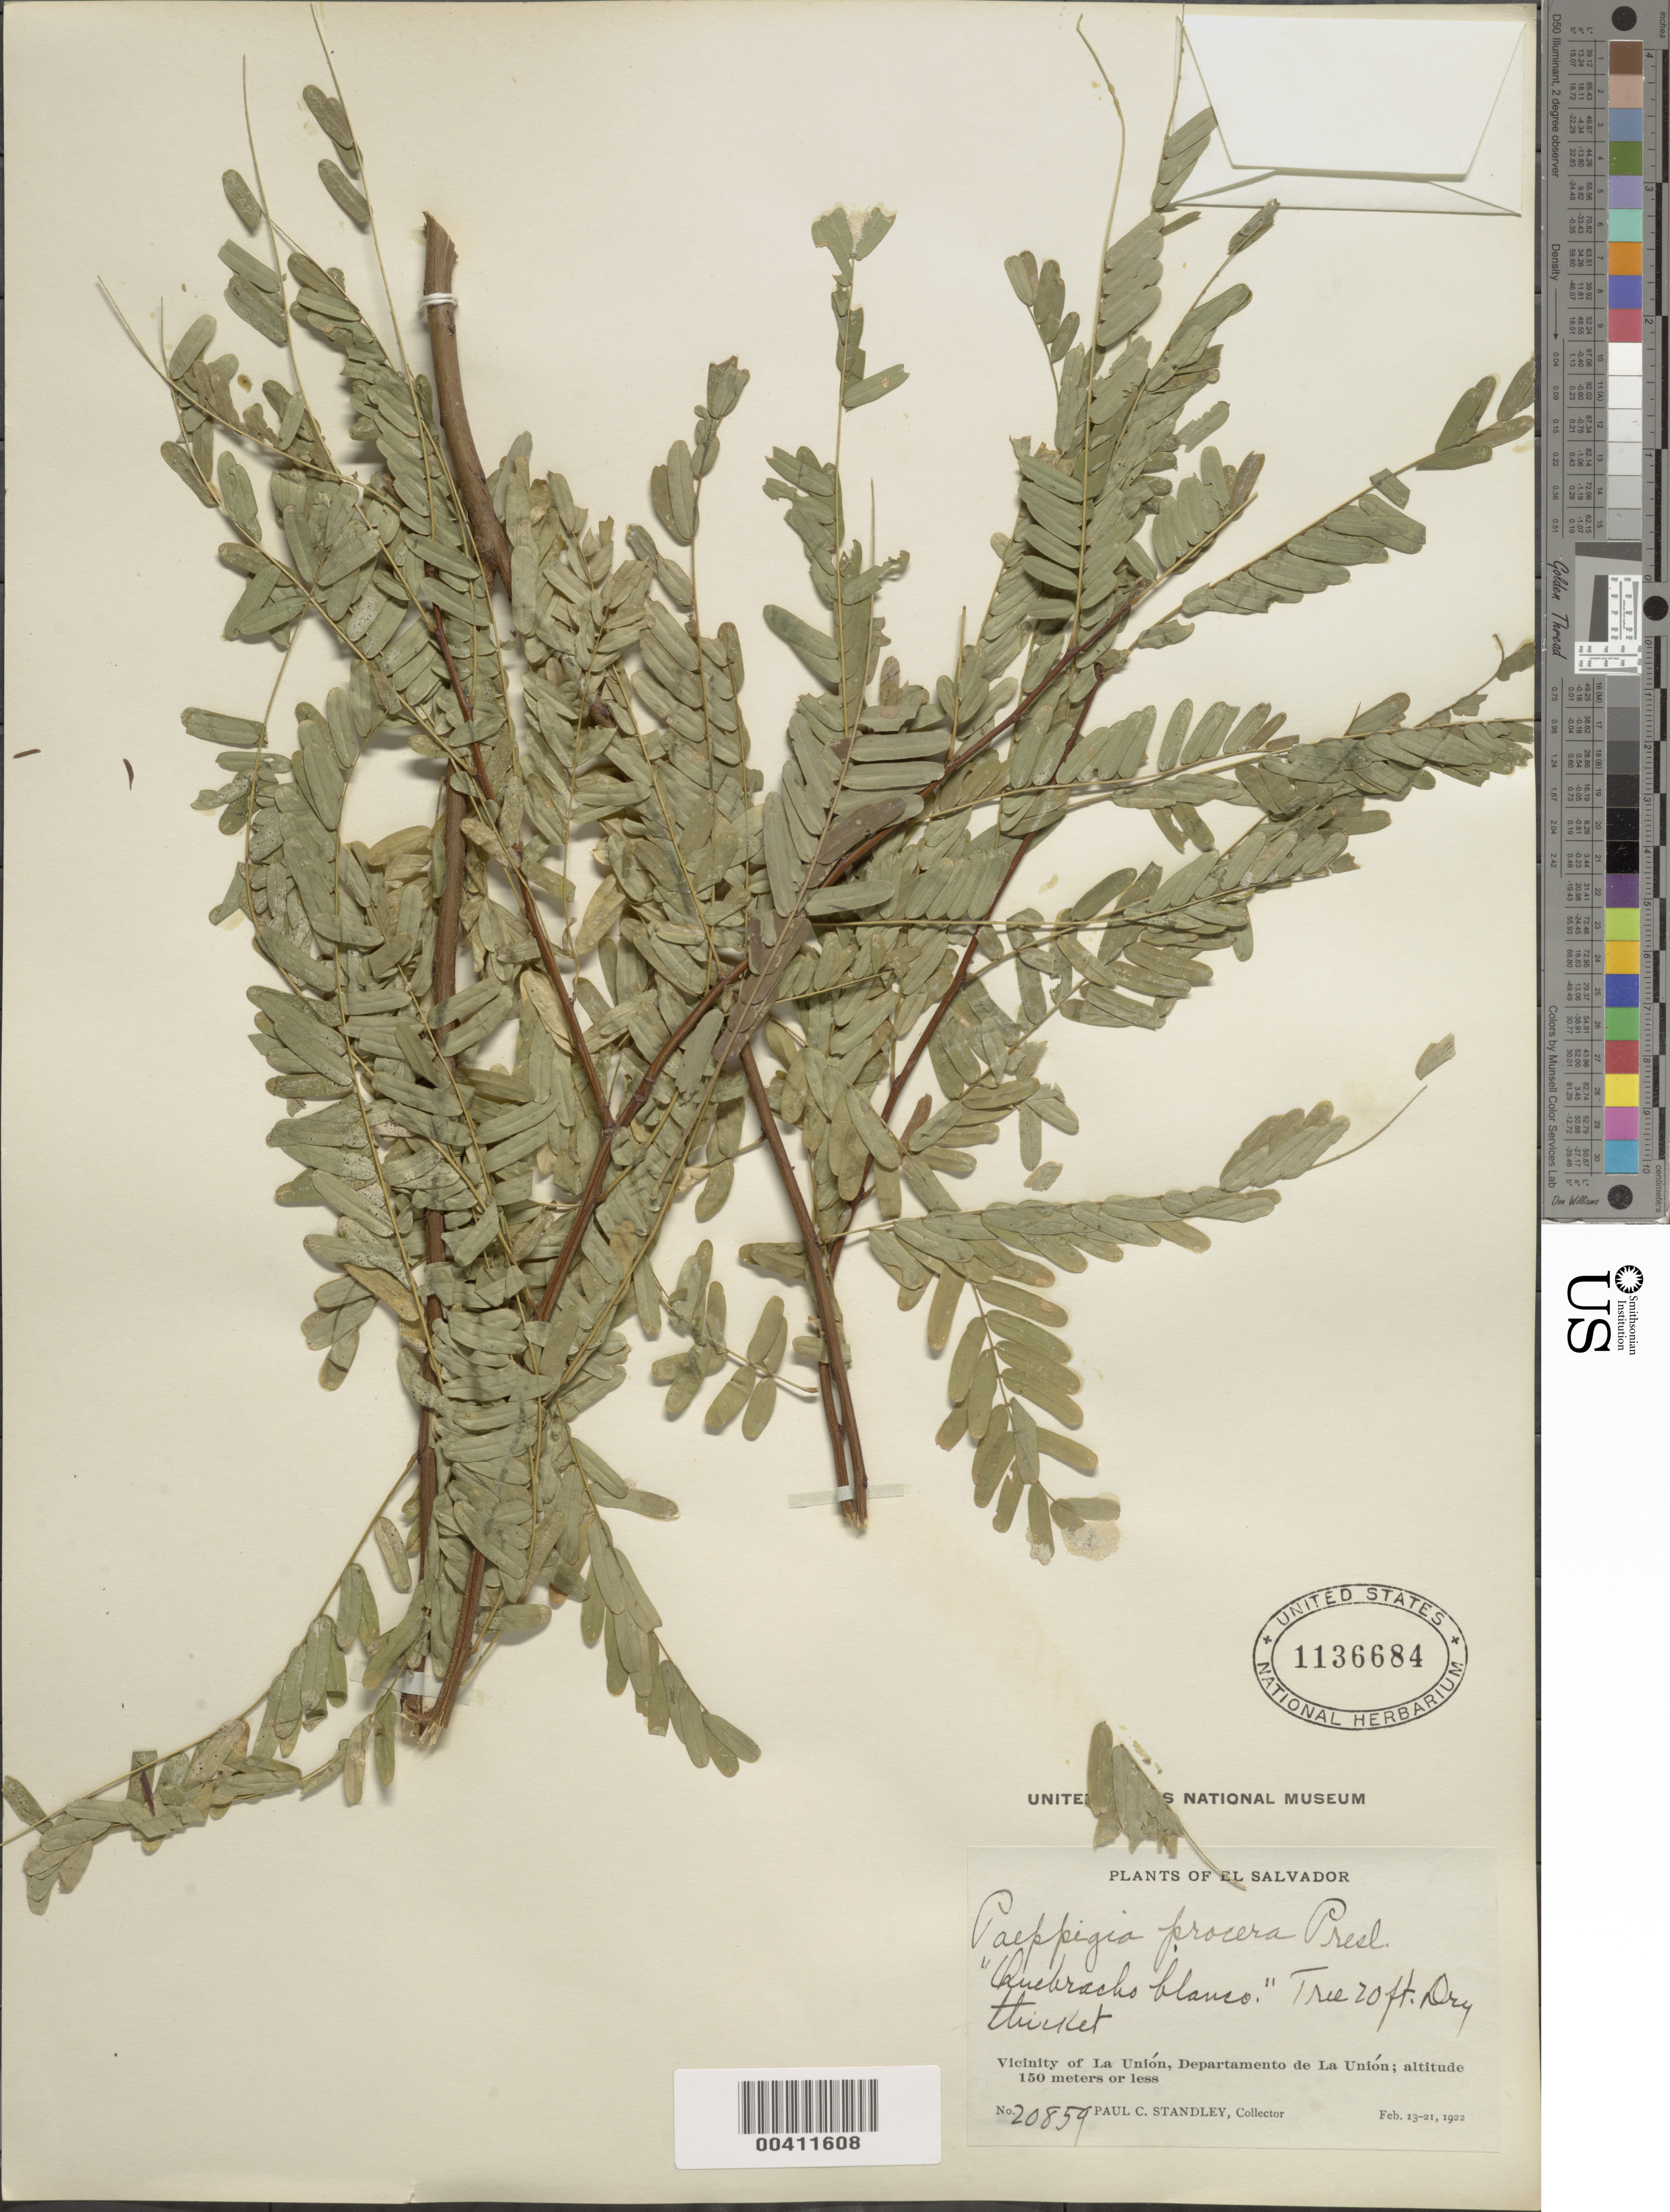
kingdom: Plantae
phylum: Tracheophyta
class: Magnoliopsida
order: Fabales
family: Fabaceae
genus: Poeppigia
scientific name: Poeppigia procera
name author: C. Presl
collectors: P. C. Standley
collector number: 20859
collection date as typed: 13 Feb 1922 to 21 Feb 1922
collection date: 1922-02-13/1922-02-21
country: El Salvador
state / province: La Unión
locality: Vicinity of La Unión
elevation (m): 0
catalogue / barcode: US 1136684